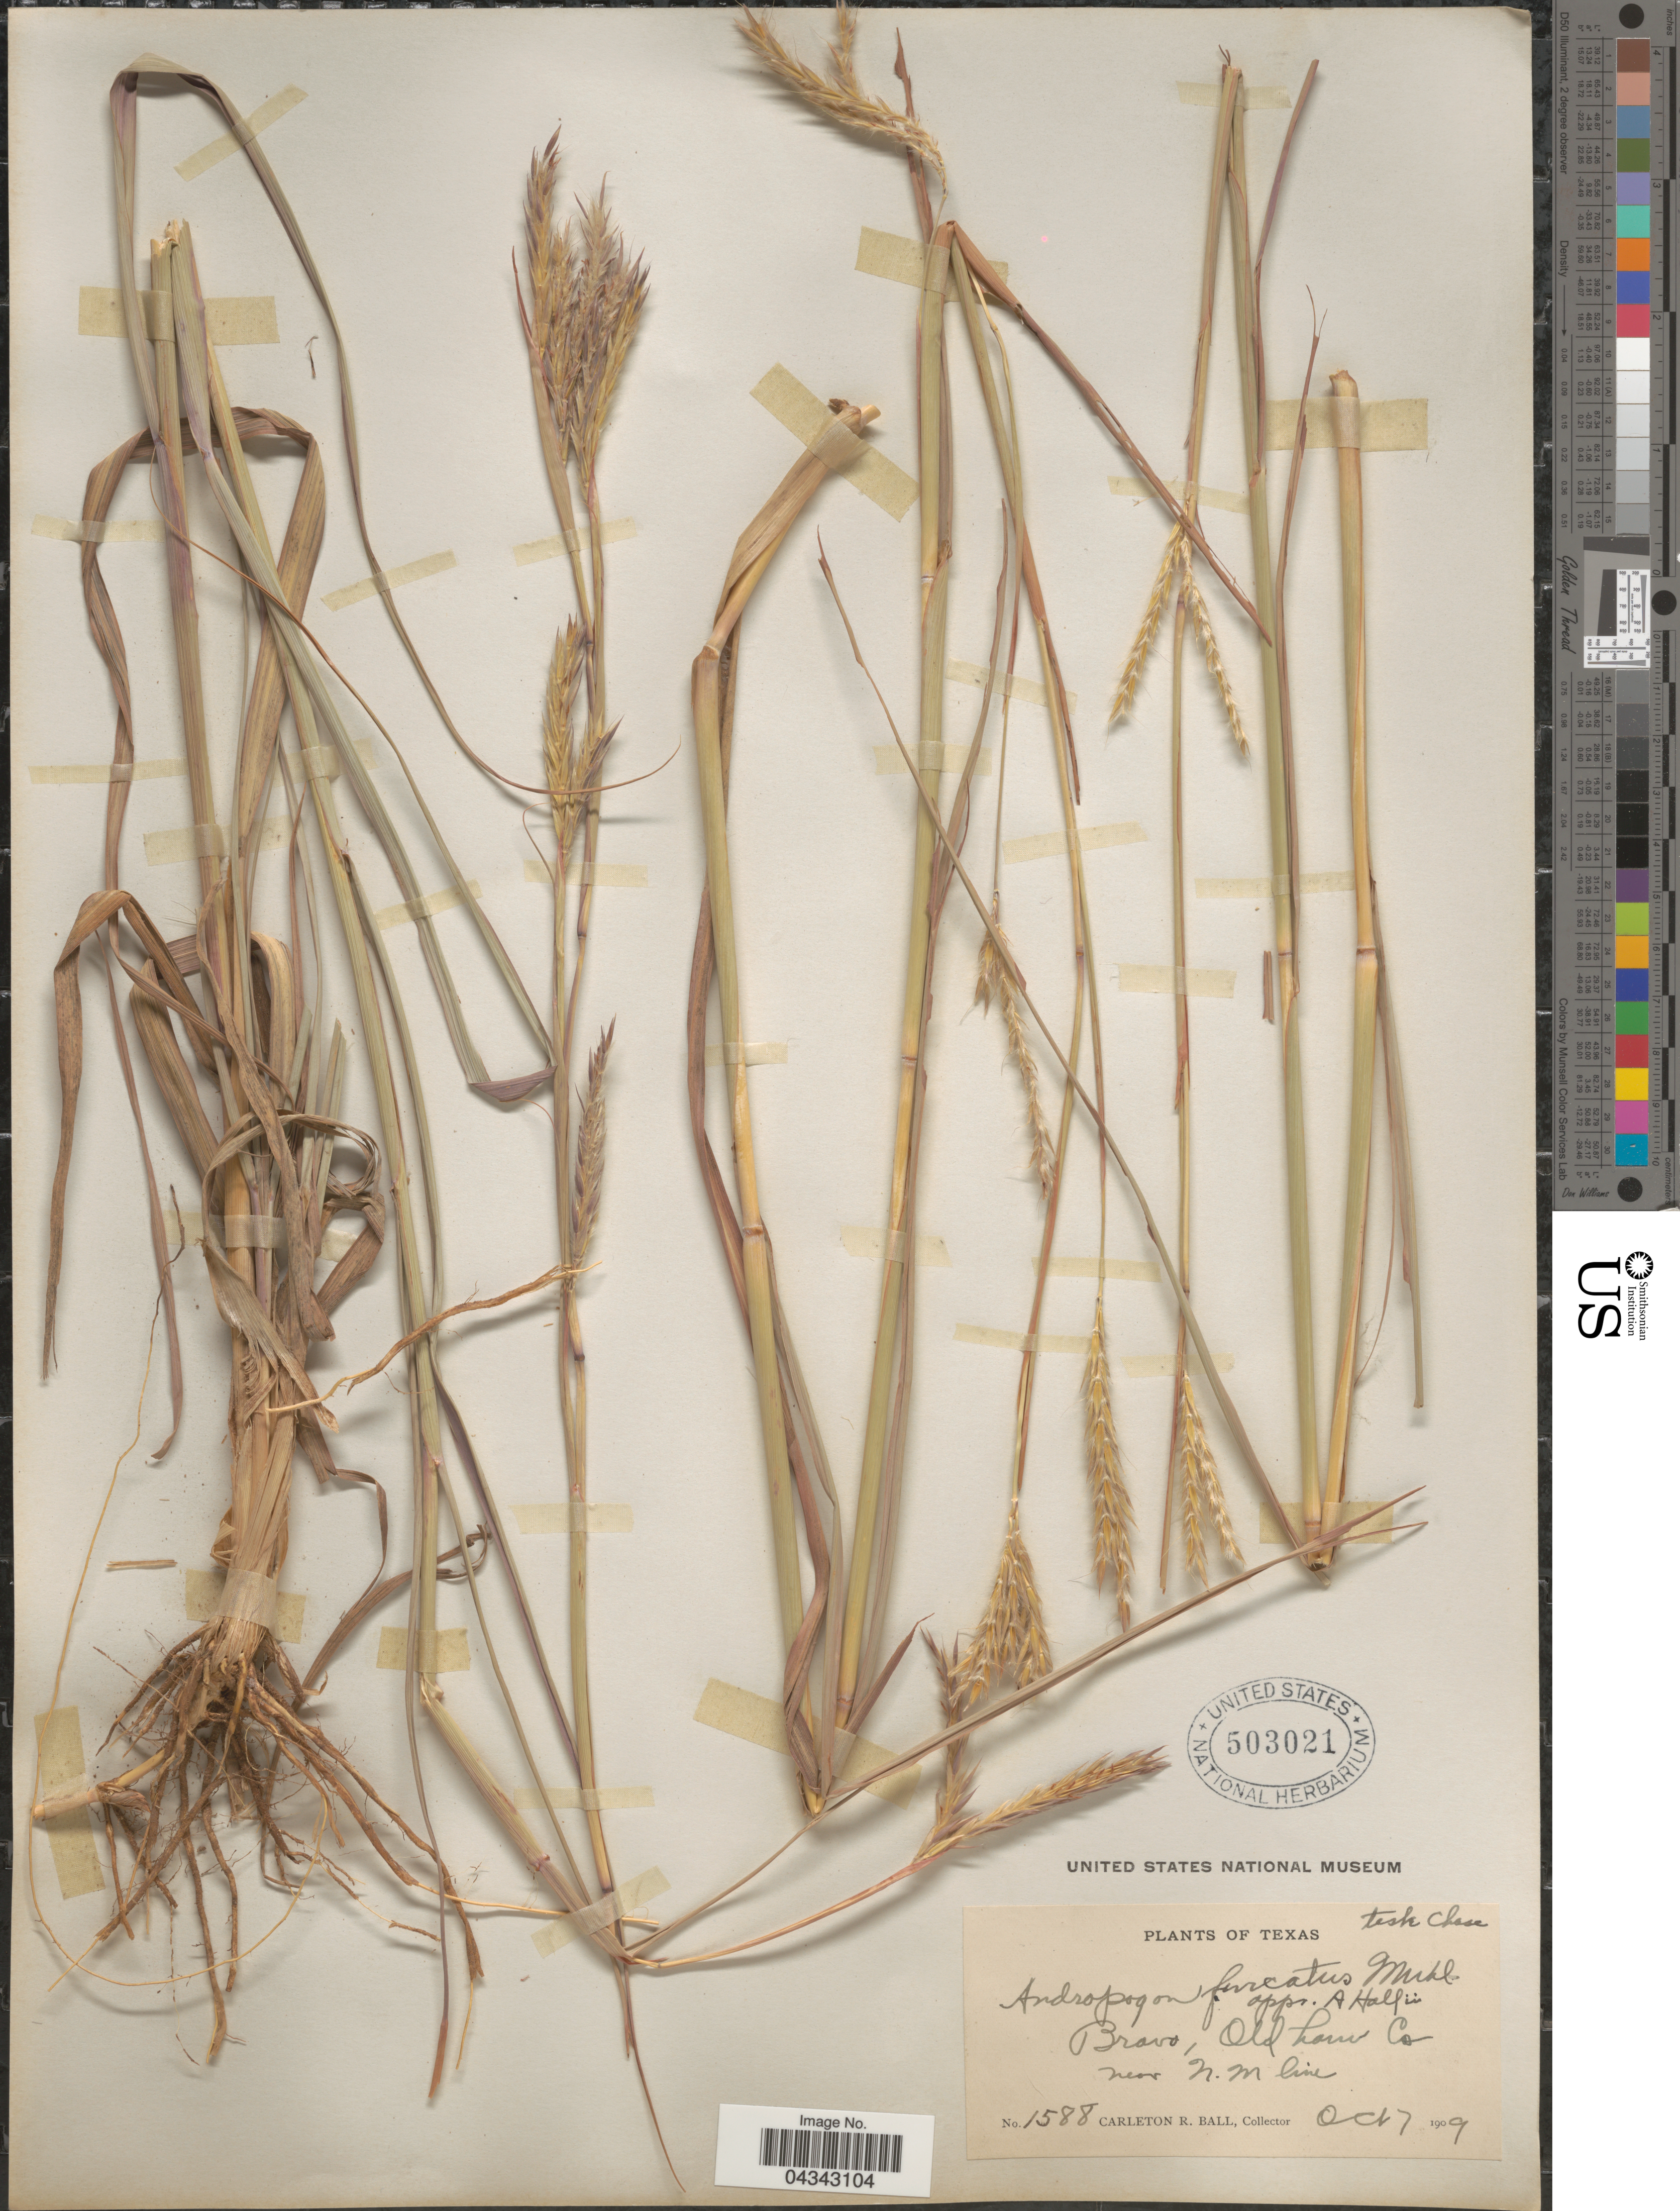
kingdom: Plantae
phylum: Tracheophyta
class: Liliopsida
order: Poales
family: Poaceae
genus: Andropogon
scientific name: Andropogon gerardii subsp. hallii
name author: (Hack.) Wipff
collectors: C. R. Ball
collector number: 1588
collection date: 1909-10-07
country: United States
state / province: Texas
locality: Bravo, Oldham Co. near N.M. line.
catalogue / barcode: US 503021